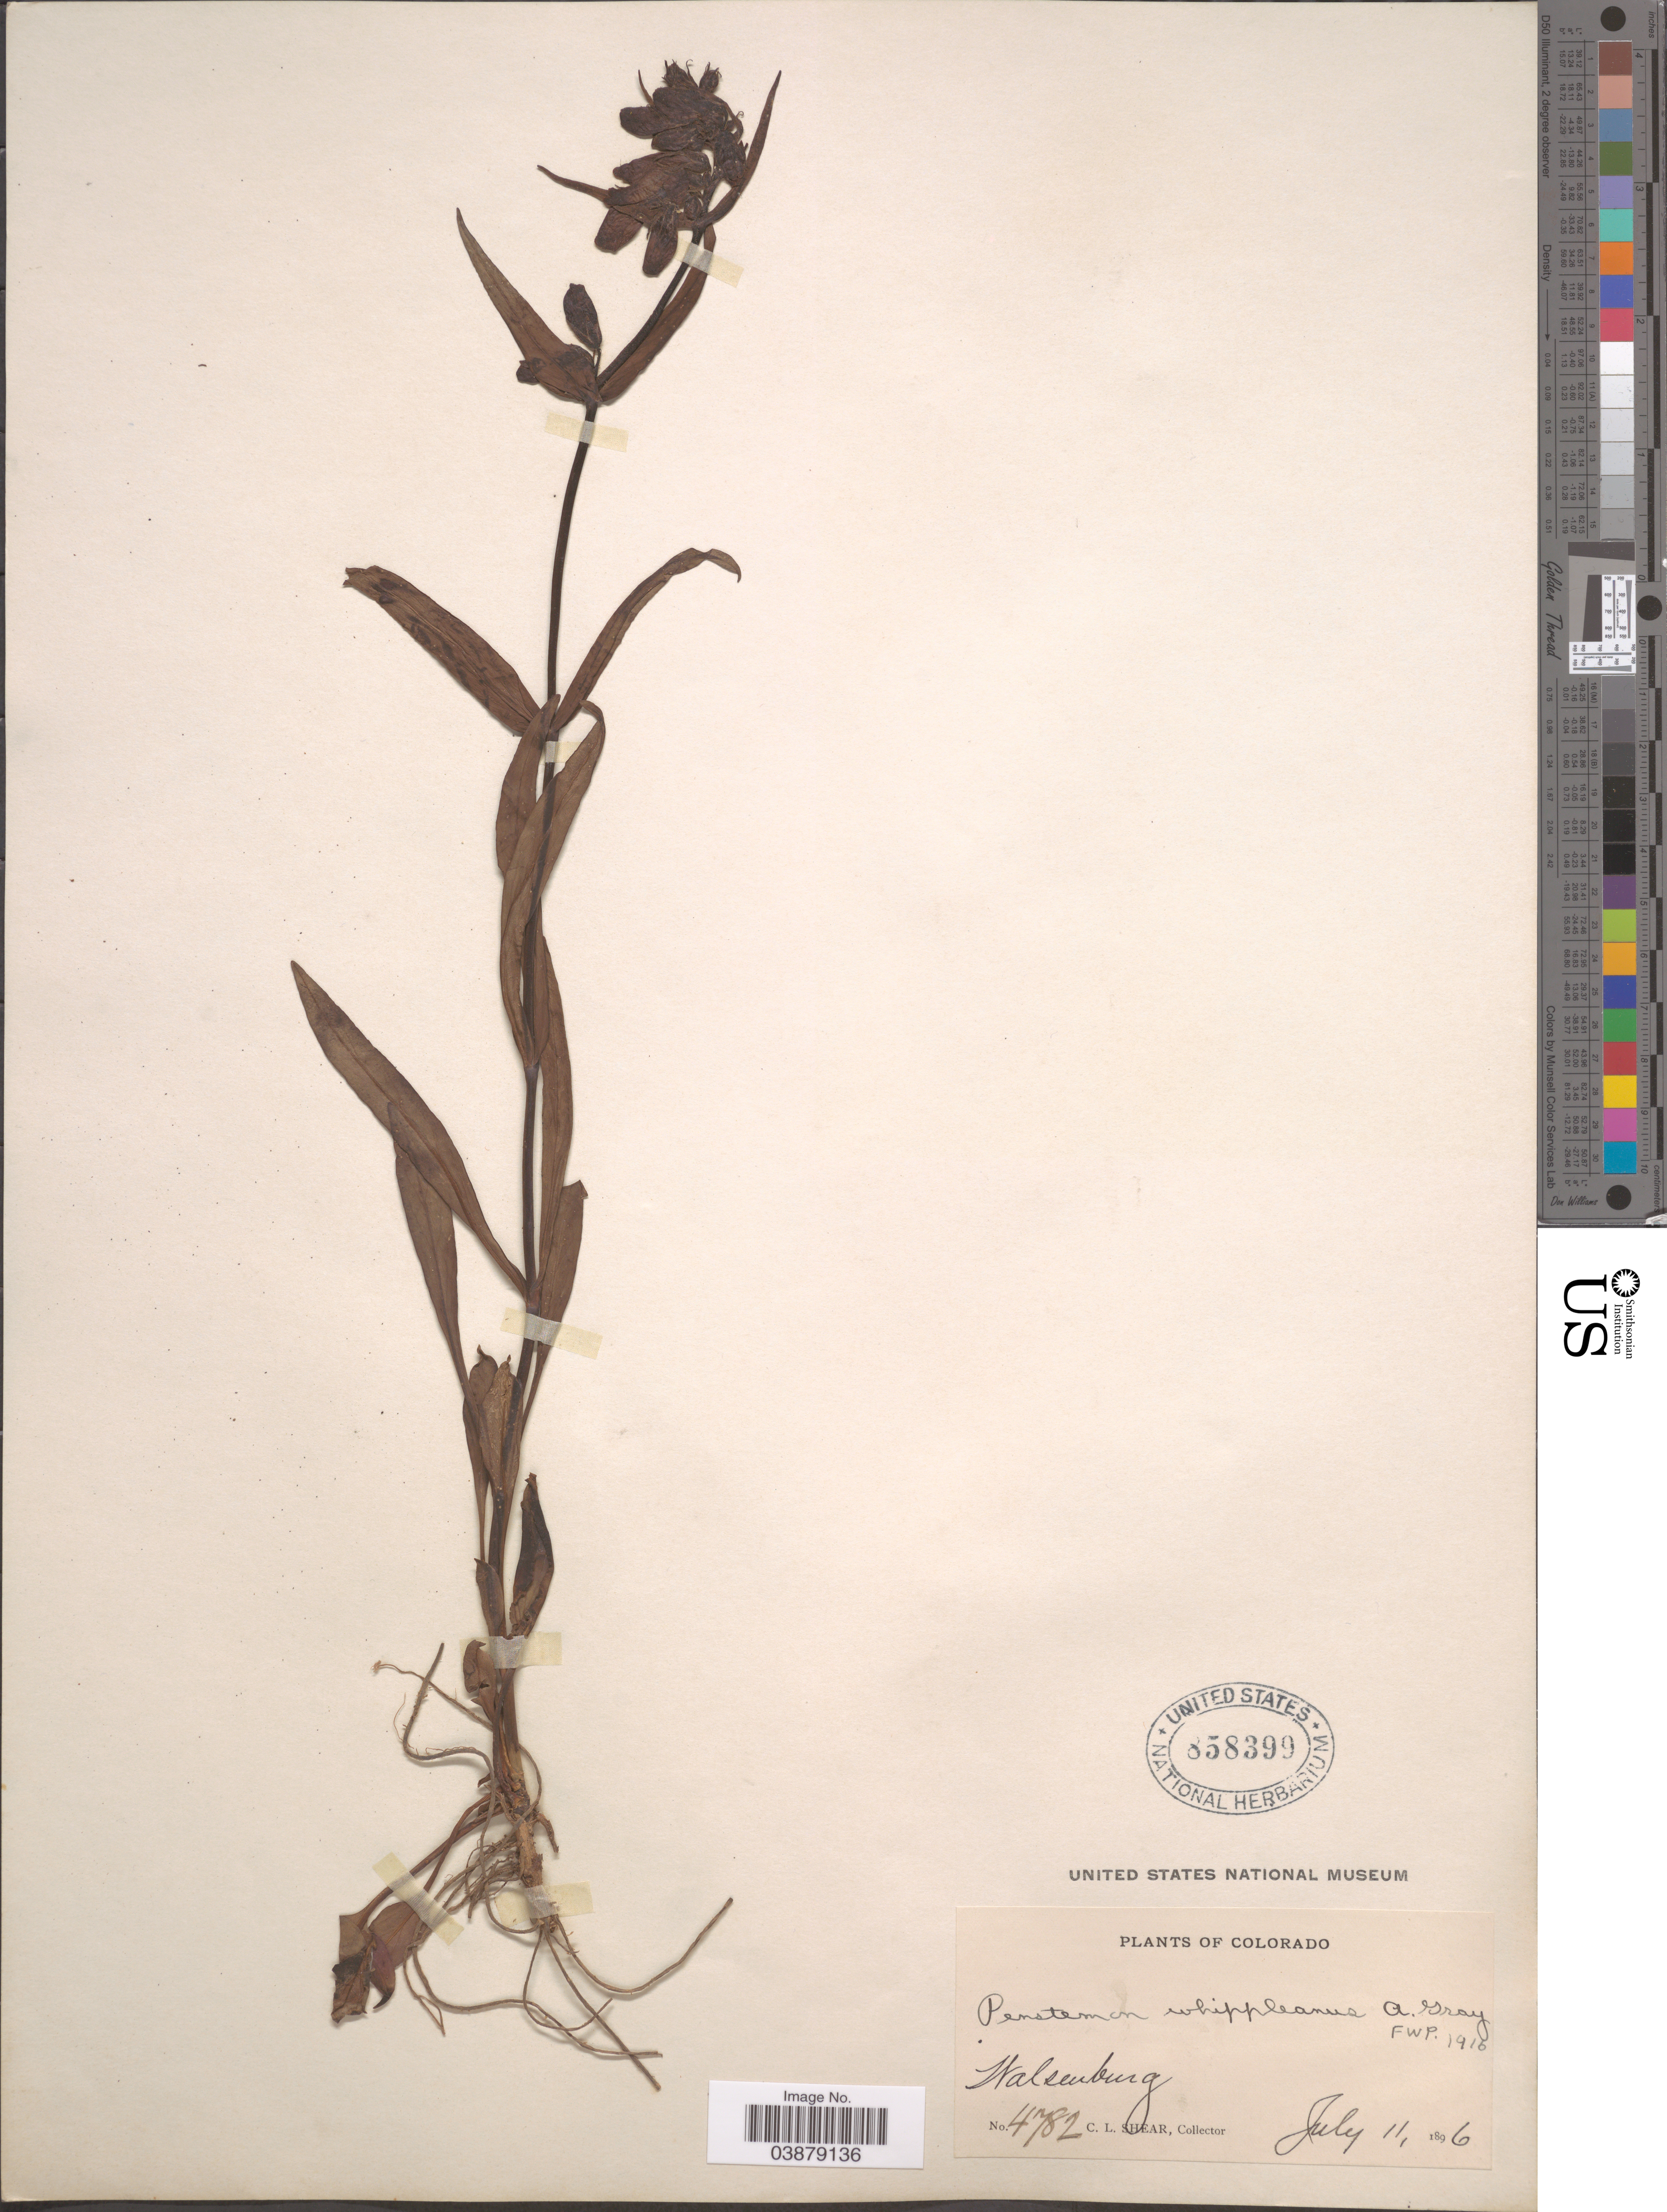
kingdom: Plantae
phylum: Tracheophyta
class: Magnoliopsida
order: Lamiales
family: Plantaginaceae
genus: Penstemon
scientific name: Penstemon whippleanus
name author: A. Gray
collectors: C. L. Shear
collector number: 4782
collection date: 1896-07-11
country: United States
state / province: Colorado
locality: Walsenburg.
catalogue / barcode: US 858399